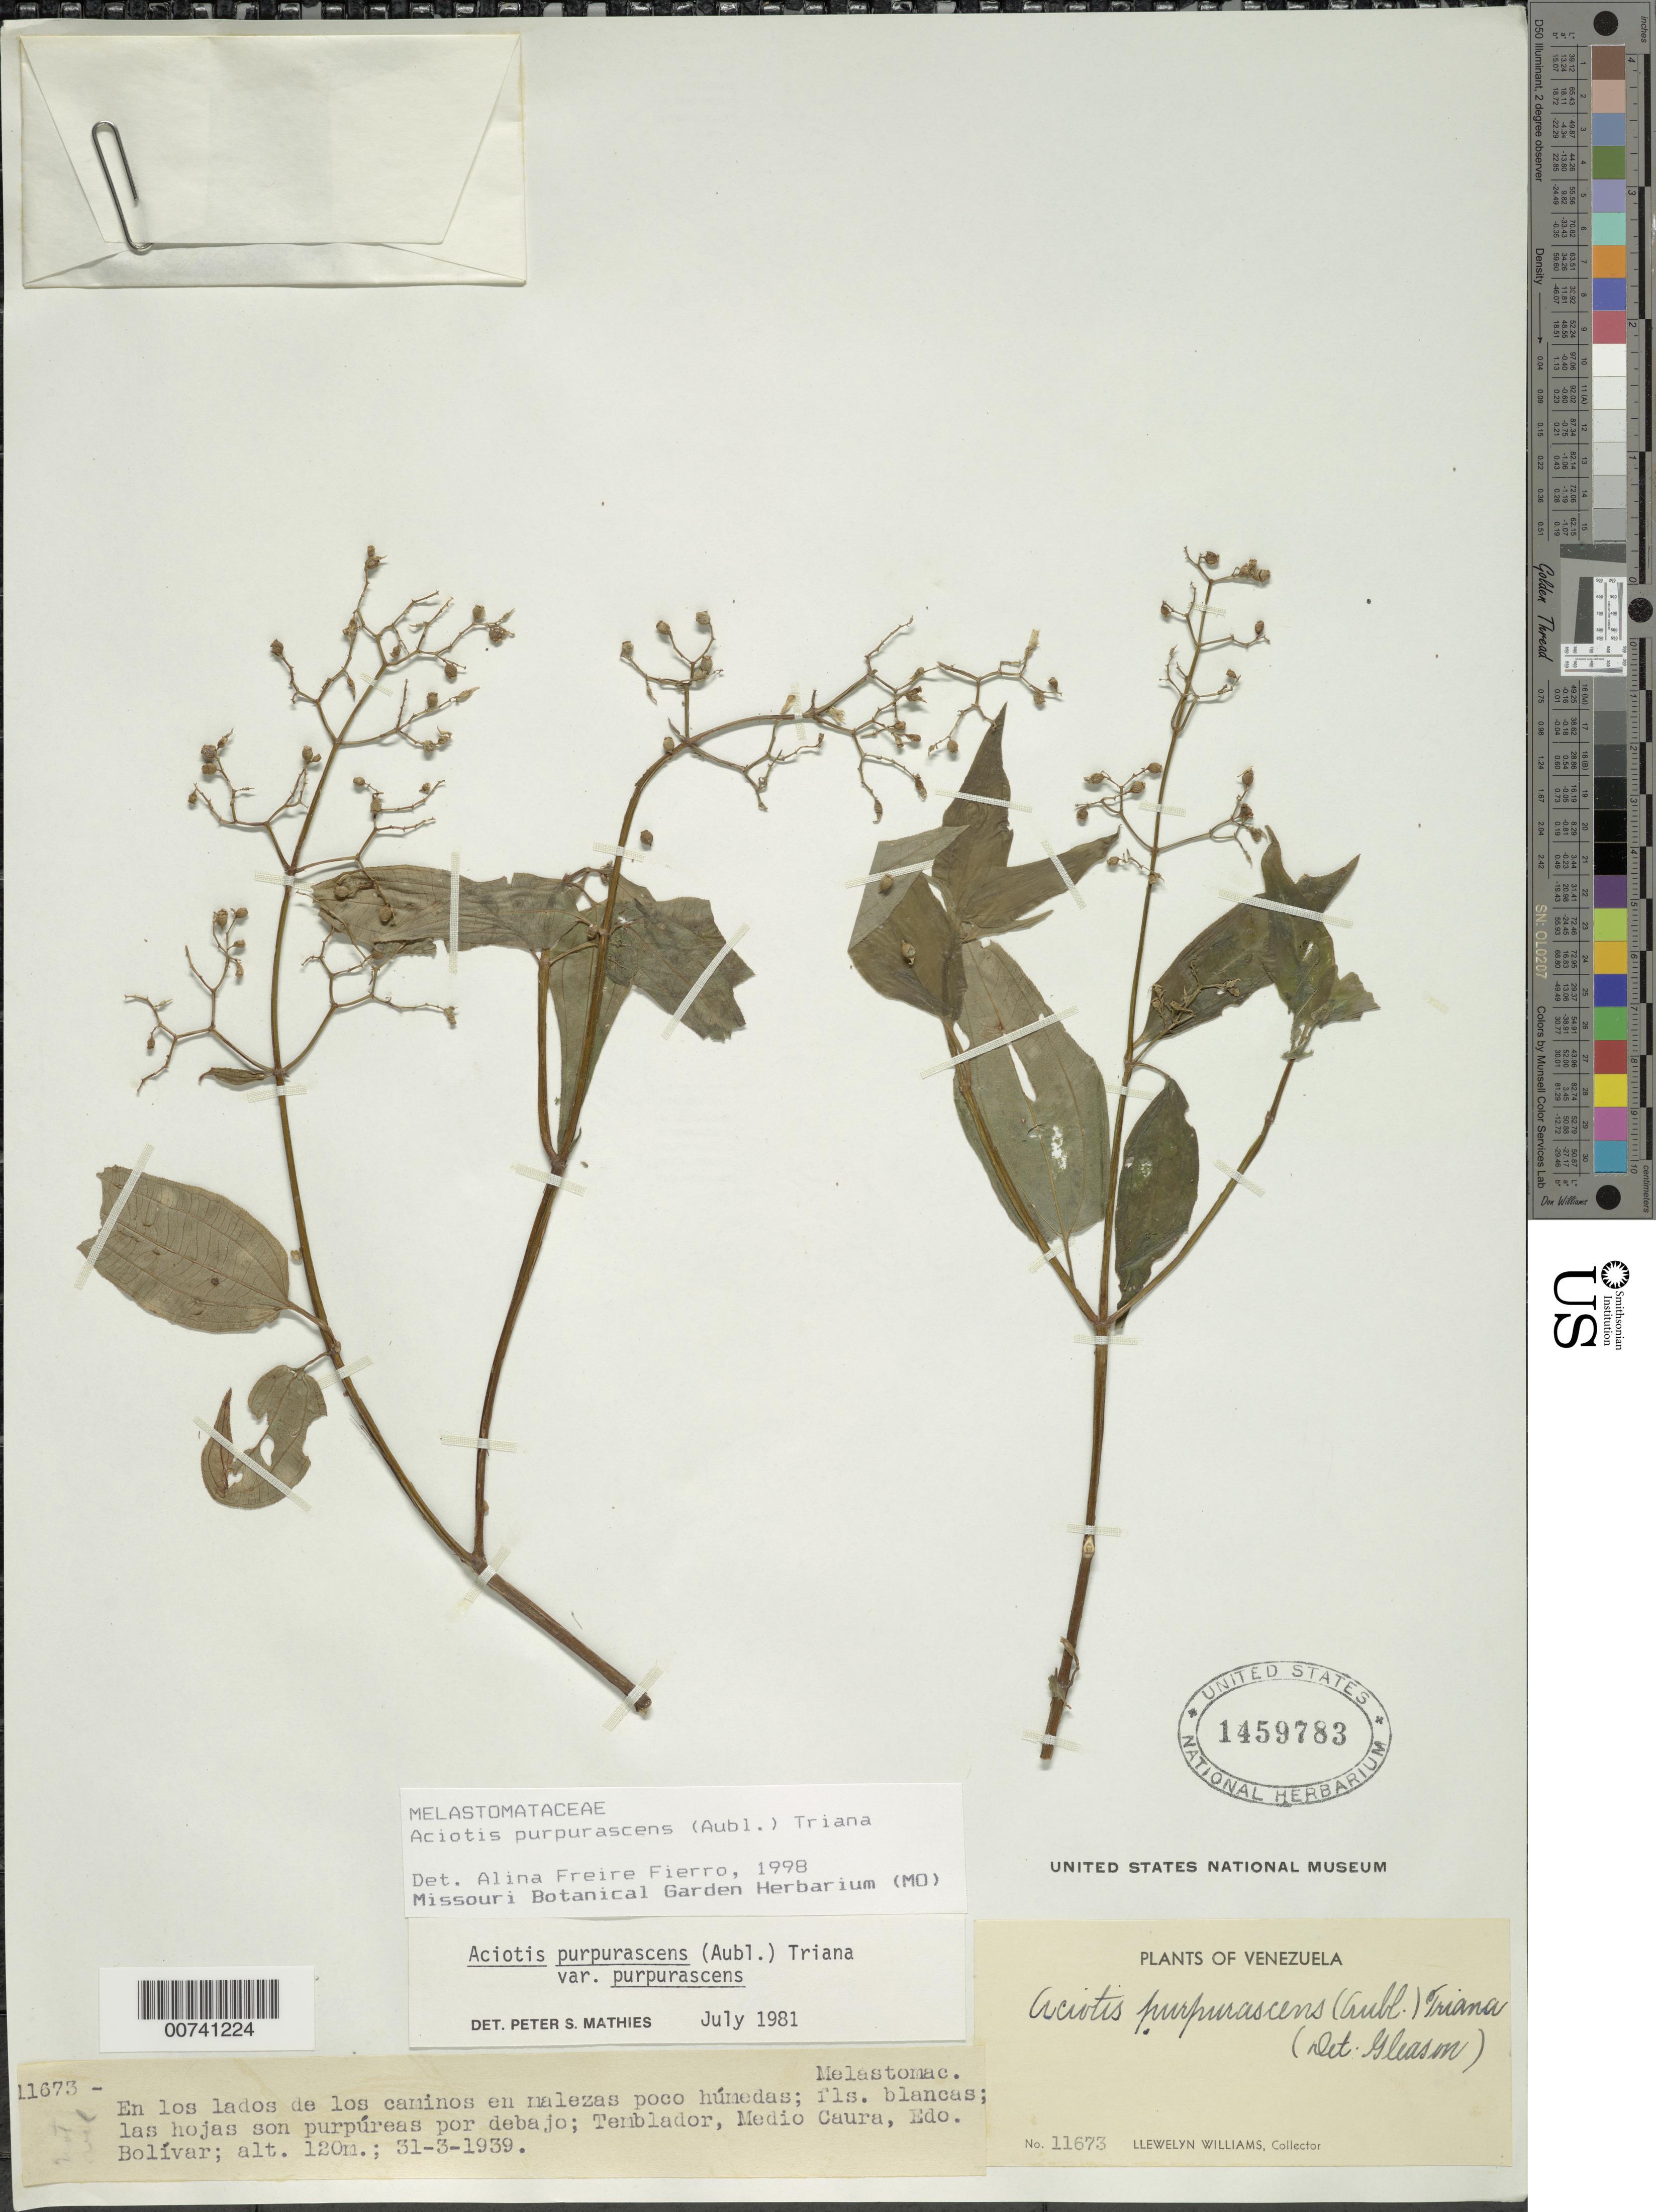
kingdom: Plantae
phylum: Tracheophyta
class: Magnoliopsida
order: Myrtales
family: Melastomataceae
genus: Aciotis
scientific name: Aciotis purpurascens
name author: (Aubl.) Triana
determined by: Freire-Fierro, A.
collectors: Ll. Williams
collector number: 11673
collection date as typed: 31-Mar-39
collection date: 1939-03-31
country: Venezuela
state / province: Bolívar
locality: Temblador, Medio Caura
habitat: En los lados de los caminos en malezas poco húmedas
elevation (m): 120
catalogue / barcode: US 1459783